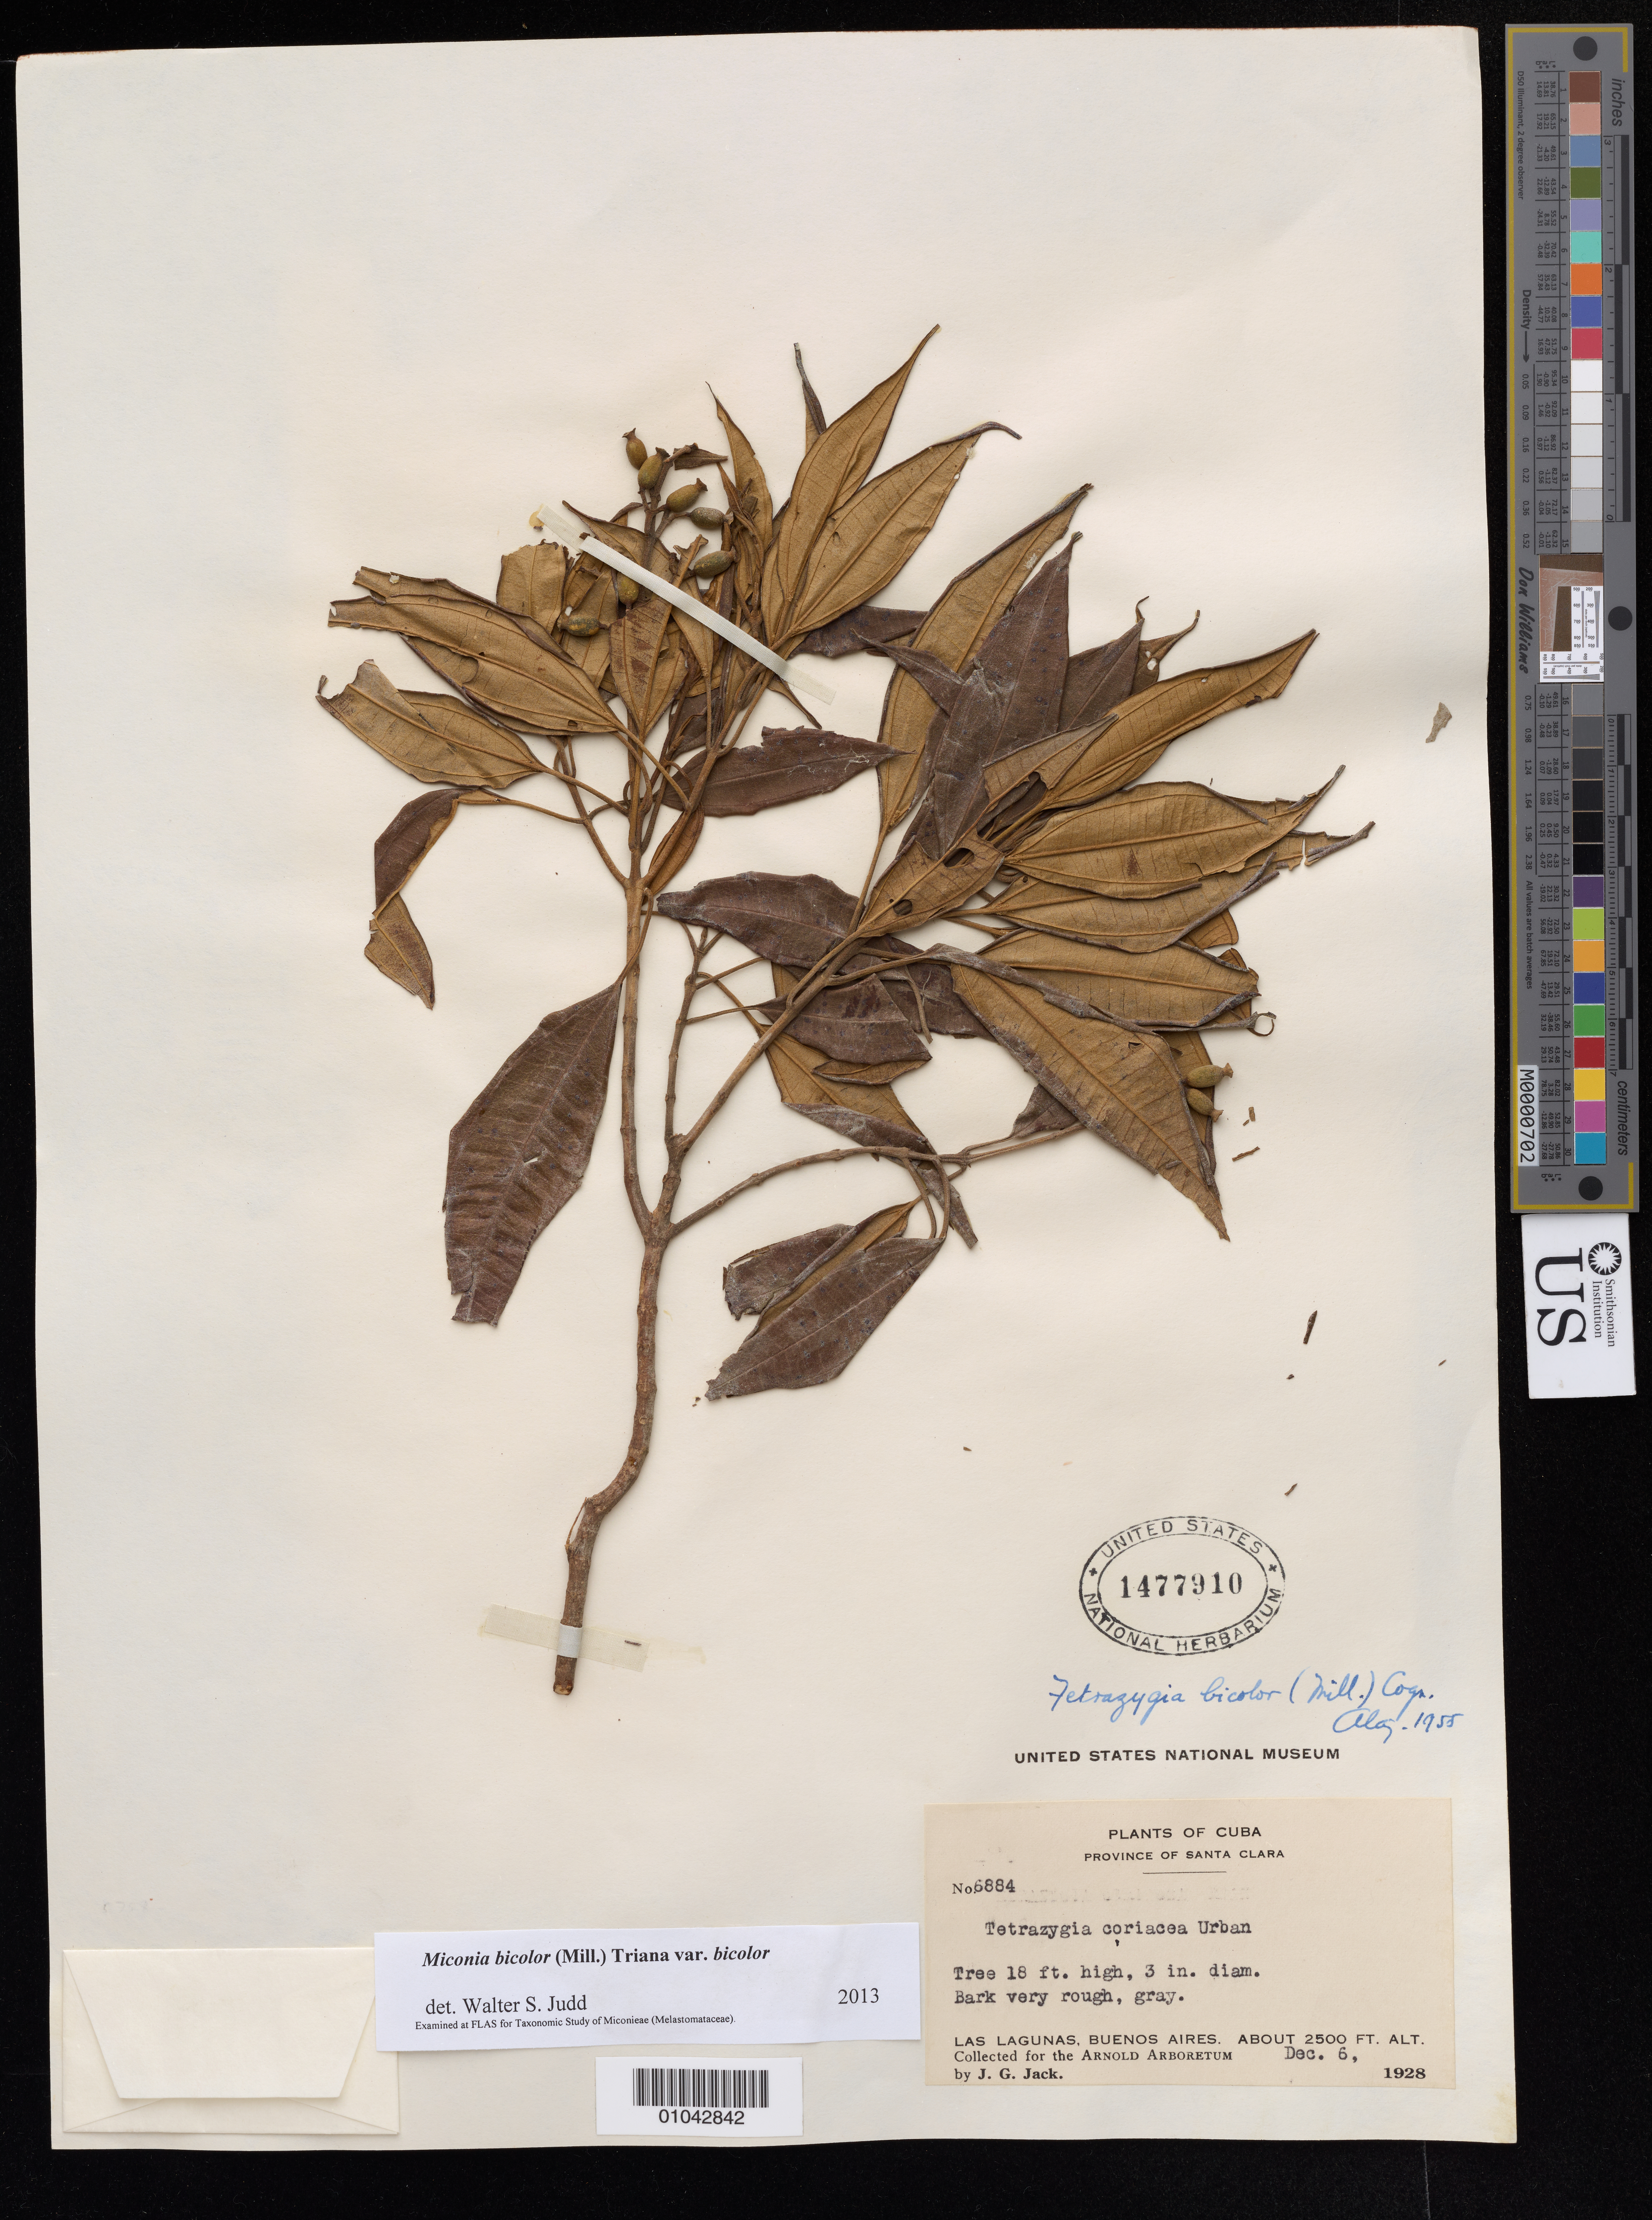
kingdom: Plantae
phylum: Tracheophyta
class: Magnoliopsida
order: Myrtales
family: Melastomataceae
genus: Miconia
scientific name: Miconia bicolor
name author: (Mill.) Triana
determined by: Judd, Walter S.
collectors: J. G. Jack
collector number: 6884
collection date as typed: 06 Dec 1928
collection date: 1928-12-06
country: Cuba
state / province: Santa Clara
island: Cuba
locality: Buenos Aires, Las Lagunas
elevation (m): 762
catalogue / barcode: US 1477910